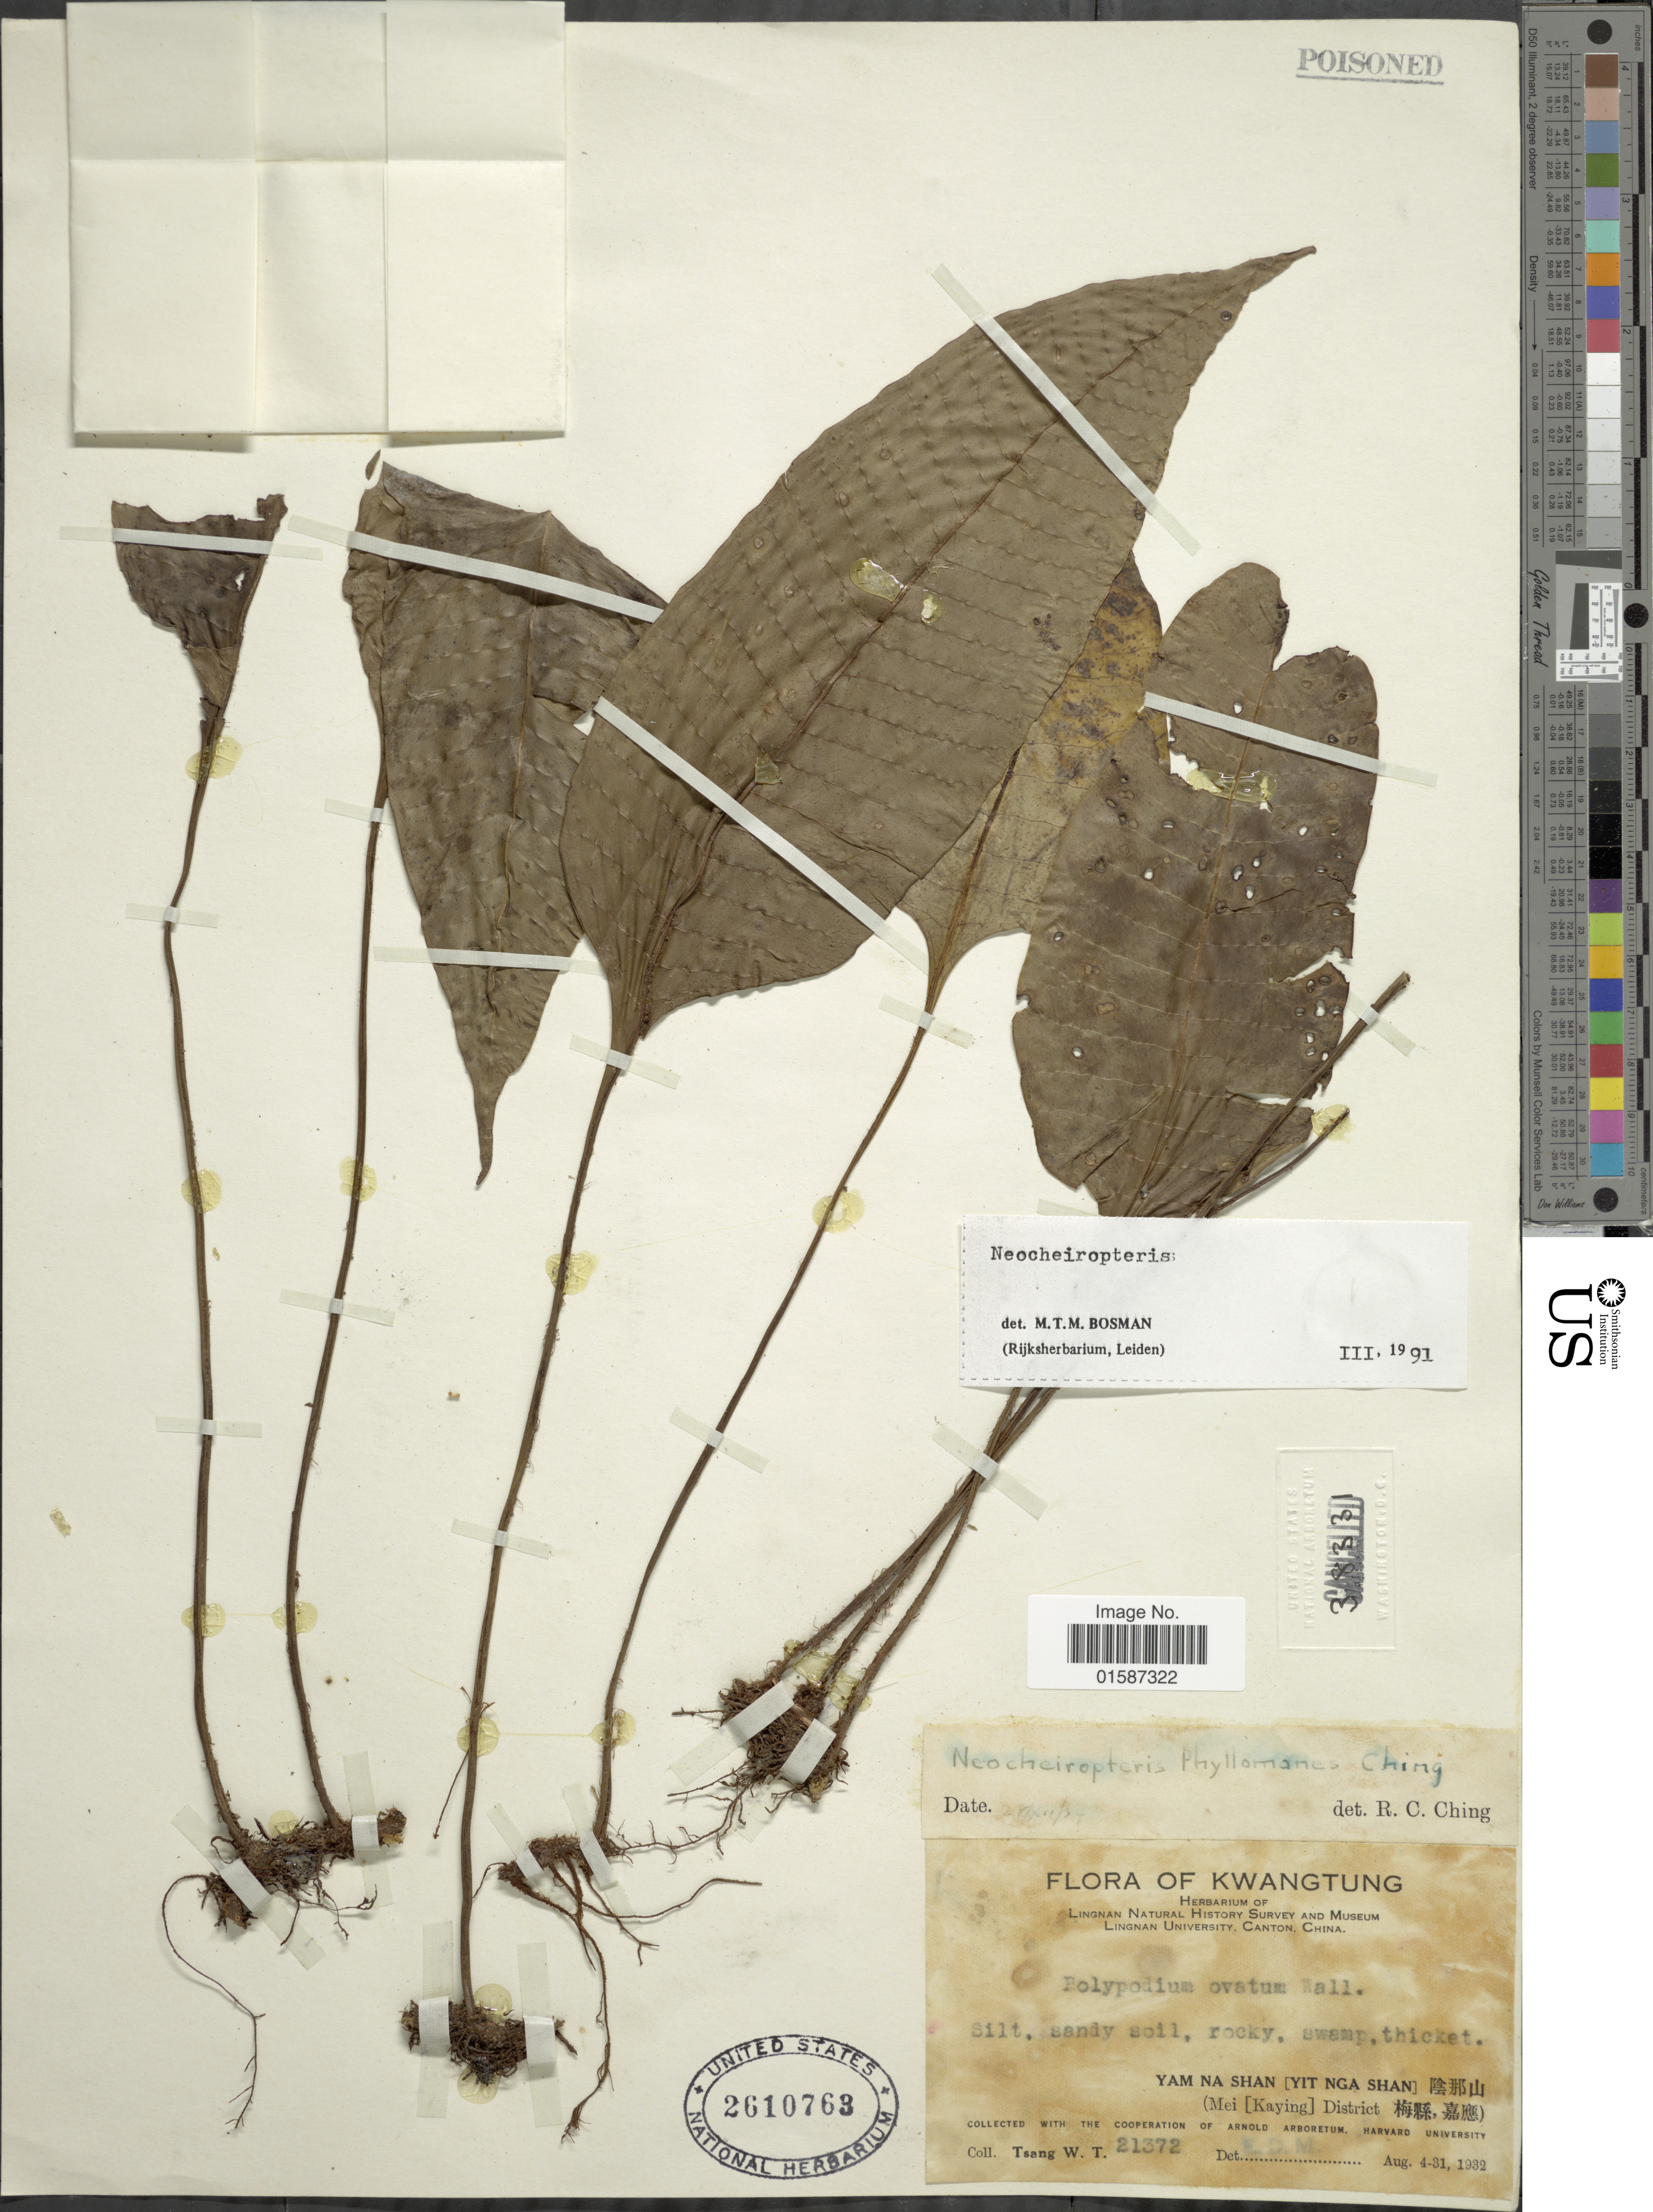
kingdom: Plantae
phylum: Tracheophyta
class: Polypodiopsida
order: Polypodiales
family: Polypodiaceae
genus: Neolepisorus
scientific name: Neolepisorus ovatus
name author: (Bedd.) Ching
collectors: W. T. Tsang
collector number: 21372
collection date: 1932-08-04/1932-08-31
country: China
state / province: Guangdong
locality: Kwangtung, Yam Na Shan [Yit Nga Shan] (Mei [Kaying] District)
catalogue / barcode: US 2610768